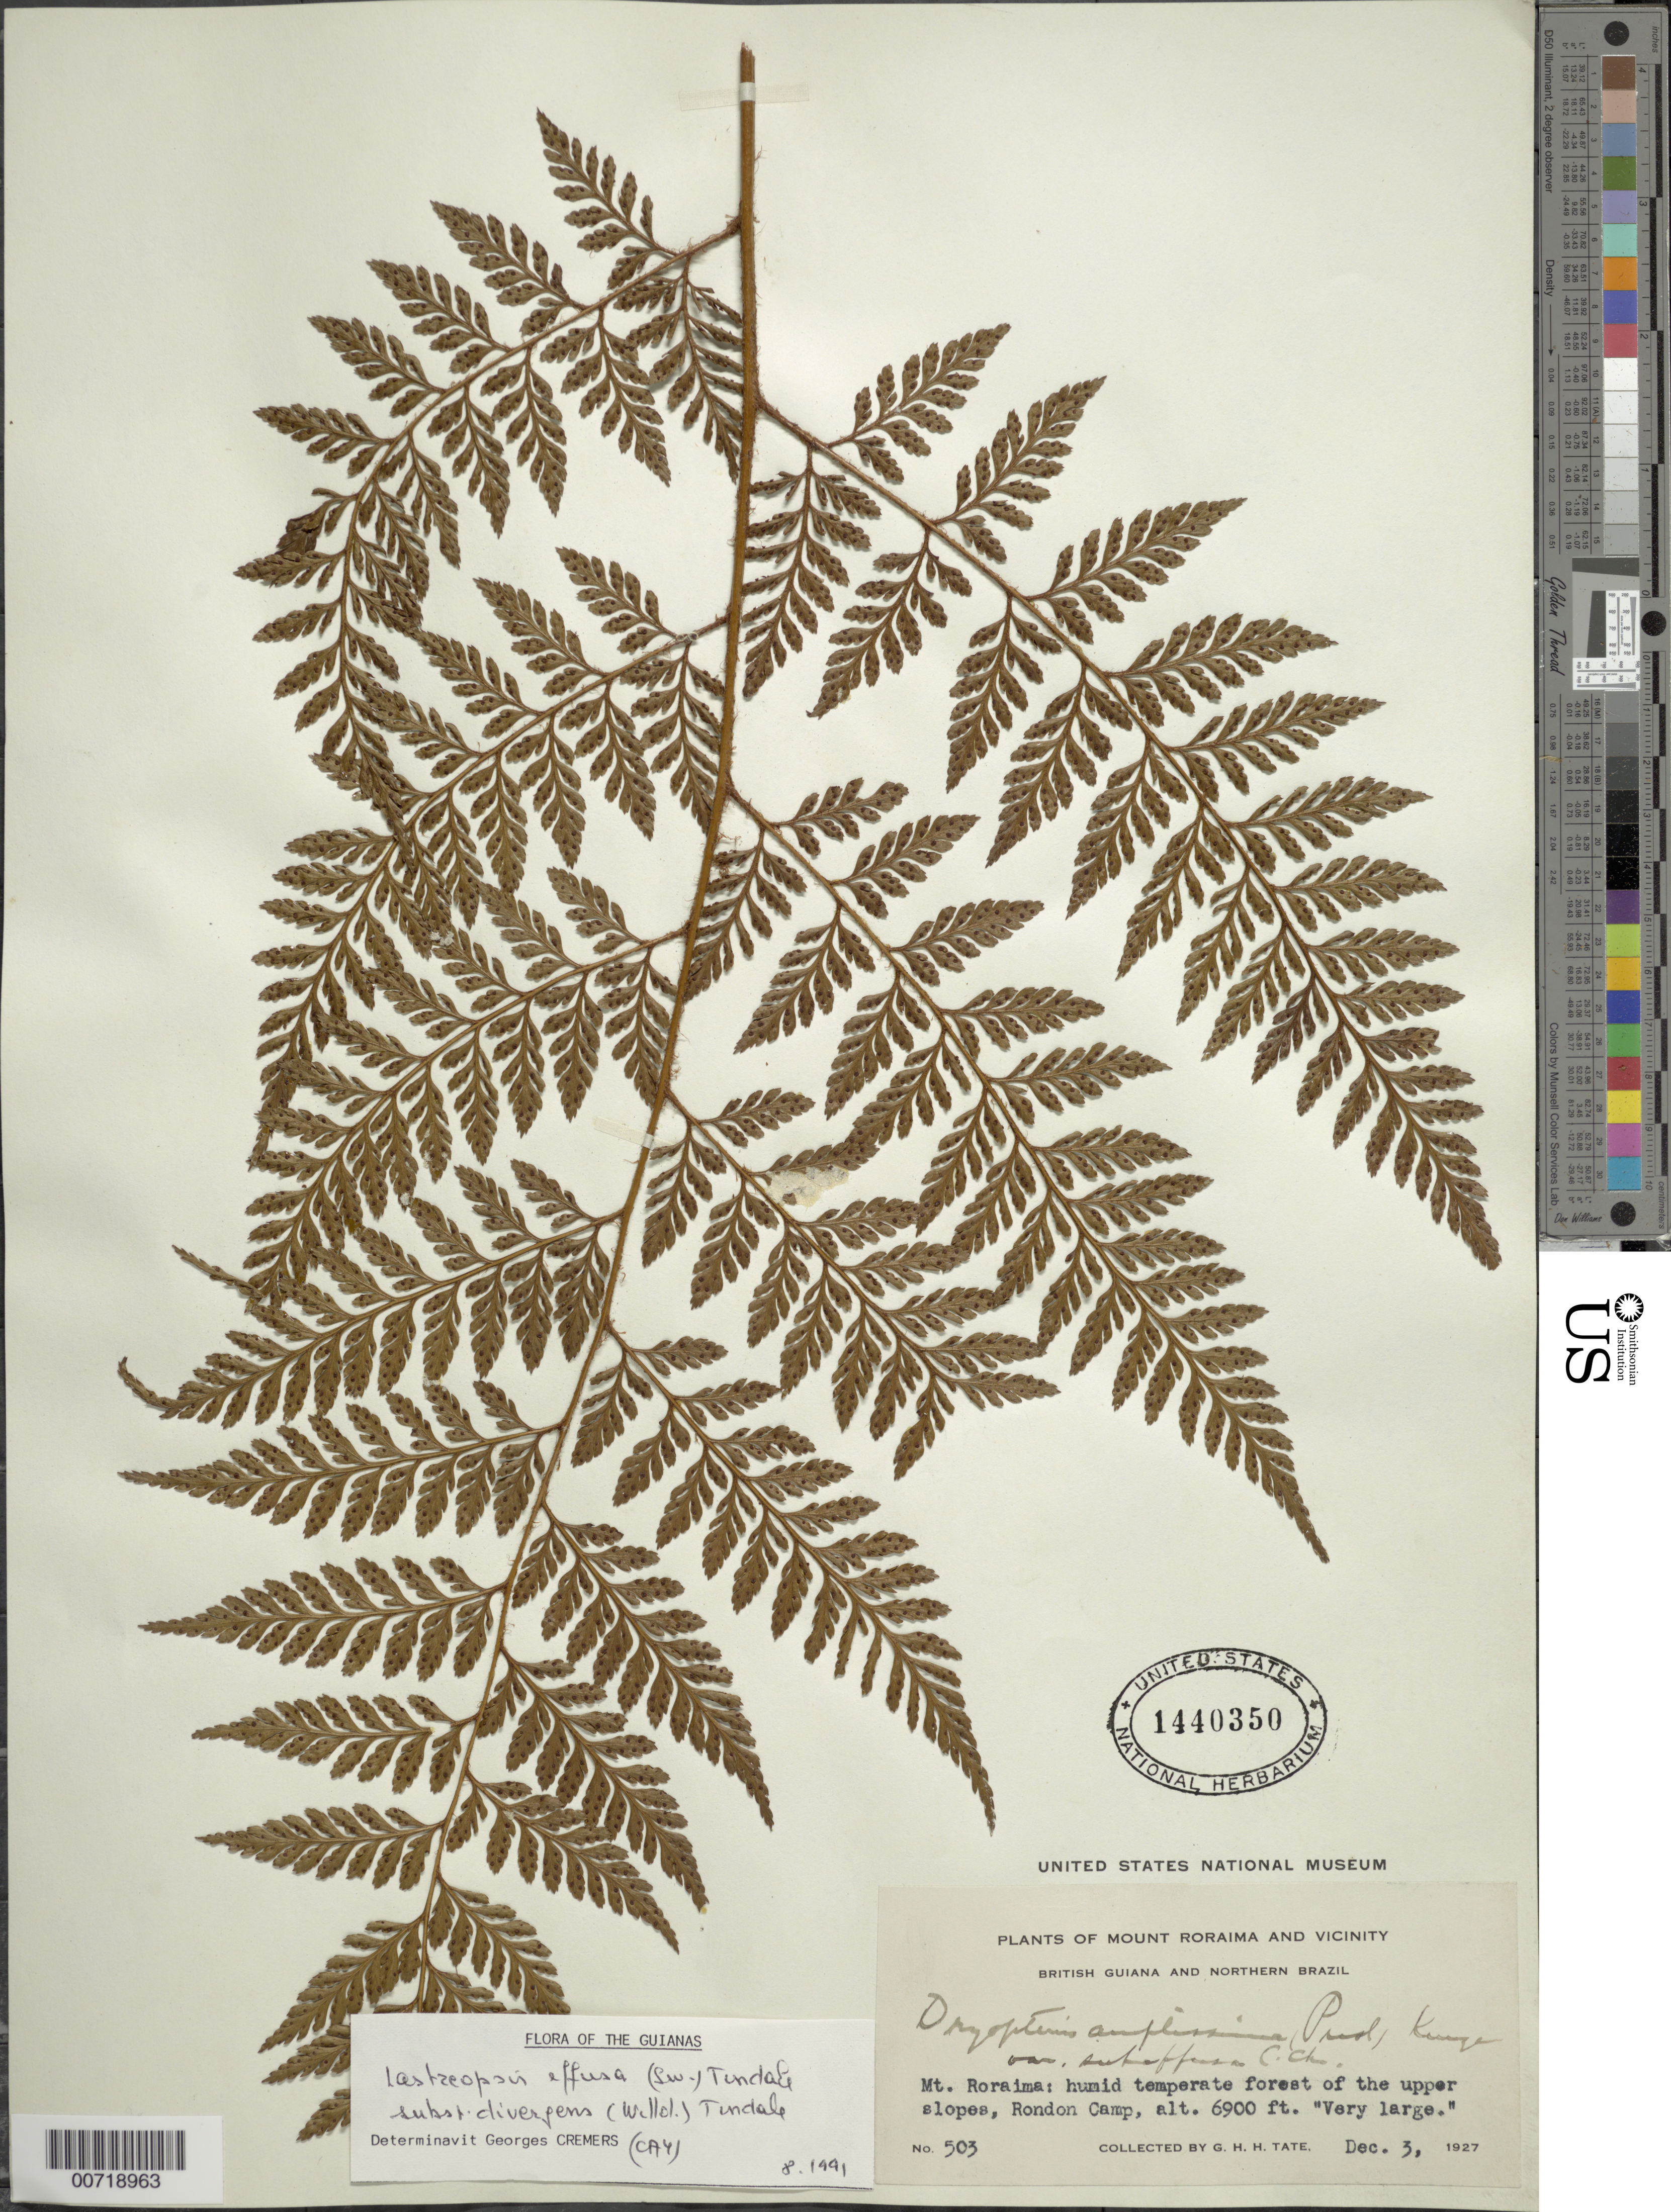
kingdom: Plantae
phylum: Tracheophyta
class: Polypodiopsida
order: Polypodiales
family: Dryopteridaceae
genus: Lastreopsis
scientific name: Lastreopsis amplissima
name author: (C. Presl) Tindale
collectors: G. H. H.Tate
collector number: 503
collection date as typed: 3-Dec-27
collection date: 1927-12-03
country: Guyana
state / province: Cuyuni-Mazaruni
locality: Mt. Roraima, Rondón Camp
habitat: Humid temperate forest, upper slopes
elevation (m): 2103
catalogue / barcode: US 1440350